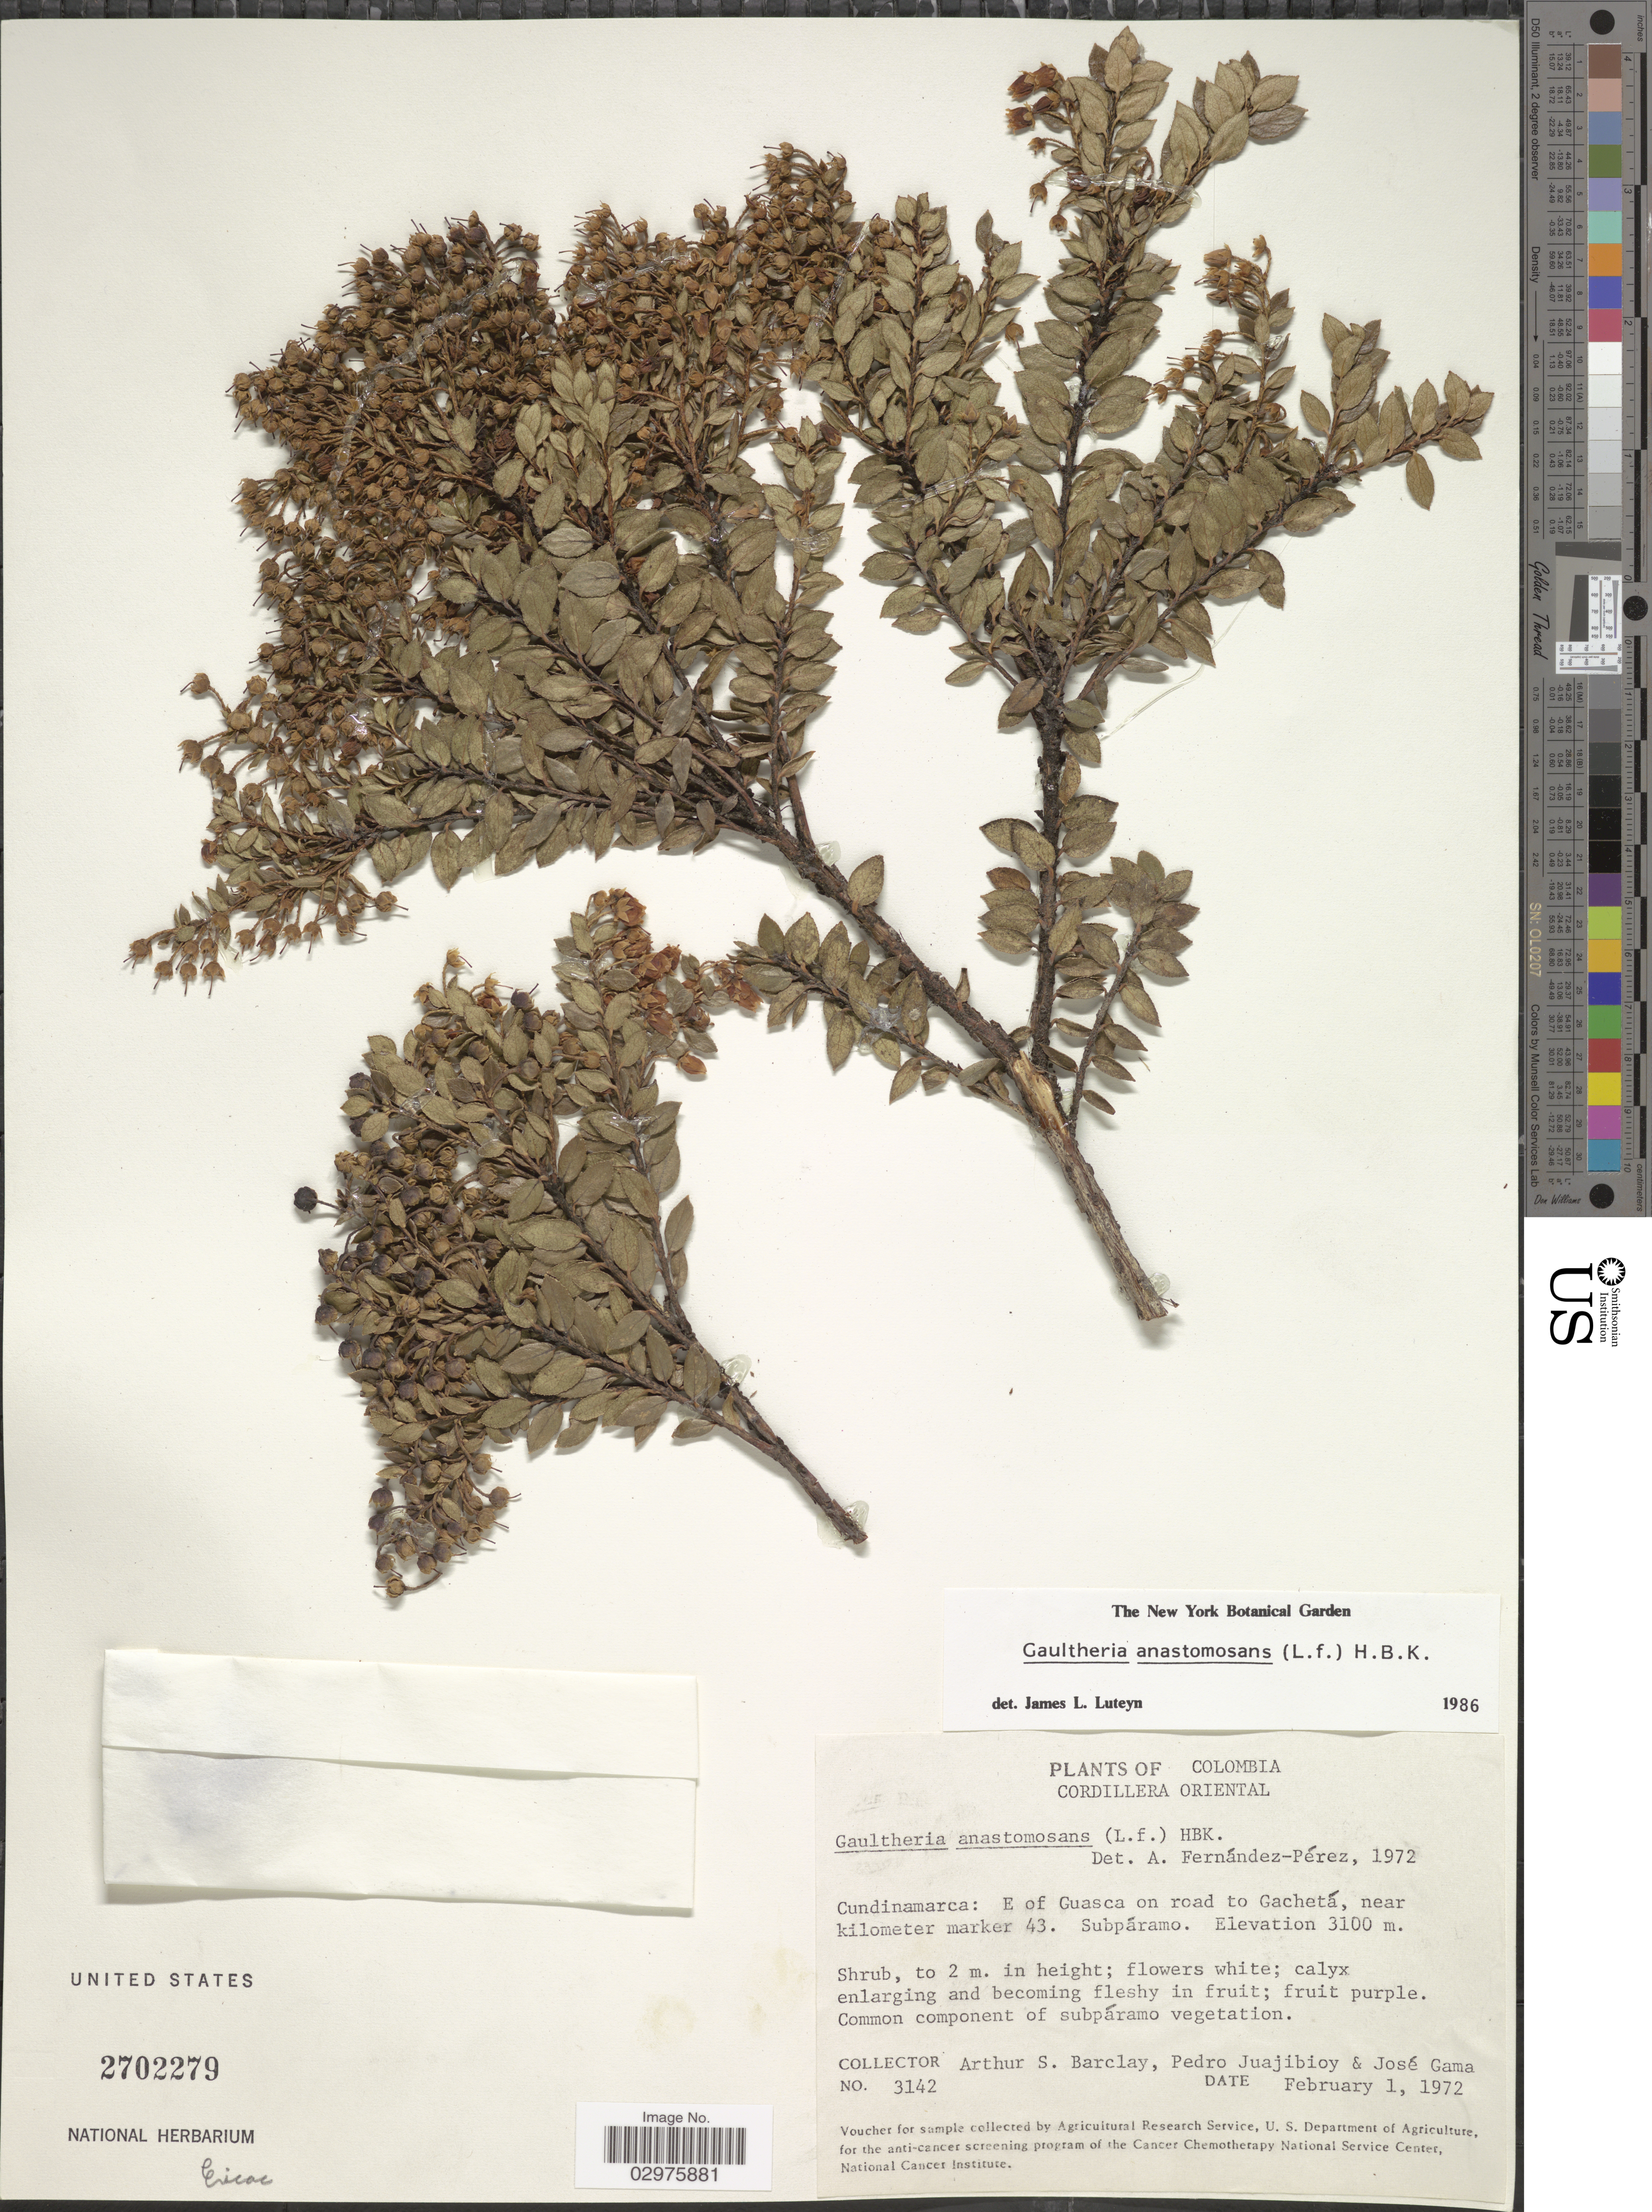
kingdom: Plantae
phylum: Tracheophyta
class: Magnoliopsida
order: Ericales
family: Ericaceae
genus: Gaultheria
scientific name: Gaultheria anastomosans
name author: (L. f.) Kunth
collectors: A. S. Barclay, P. Juajibioy & J. Gama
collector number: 3142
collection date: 1972-02-01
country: Colombia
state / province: Cundinamarca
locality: Cordillera Oriental. Cundinamarca: E of Guasca on road to Gachetá, near kilometer marker 43. Subpáramo.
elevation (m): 3100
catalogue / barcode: US 2702279